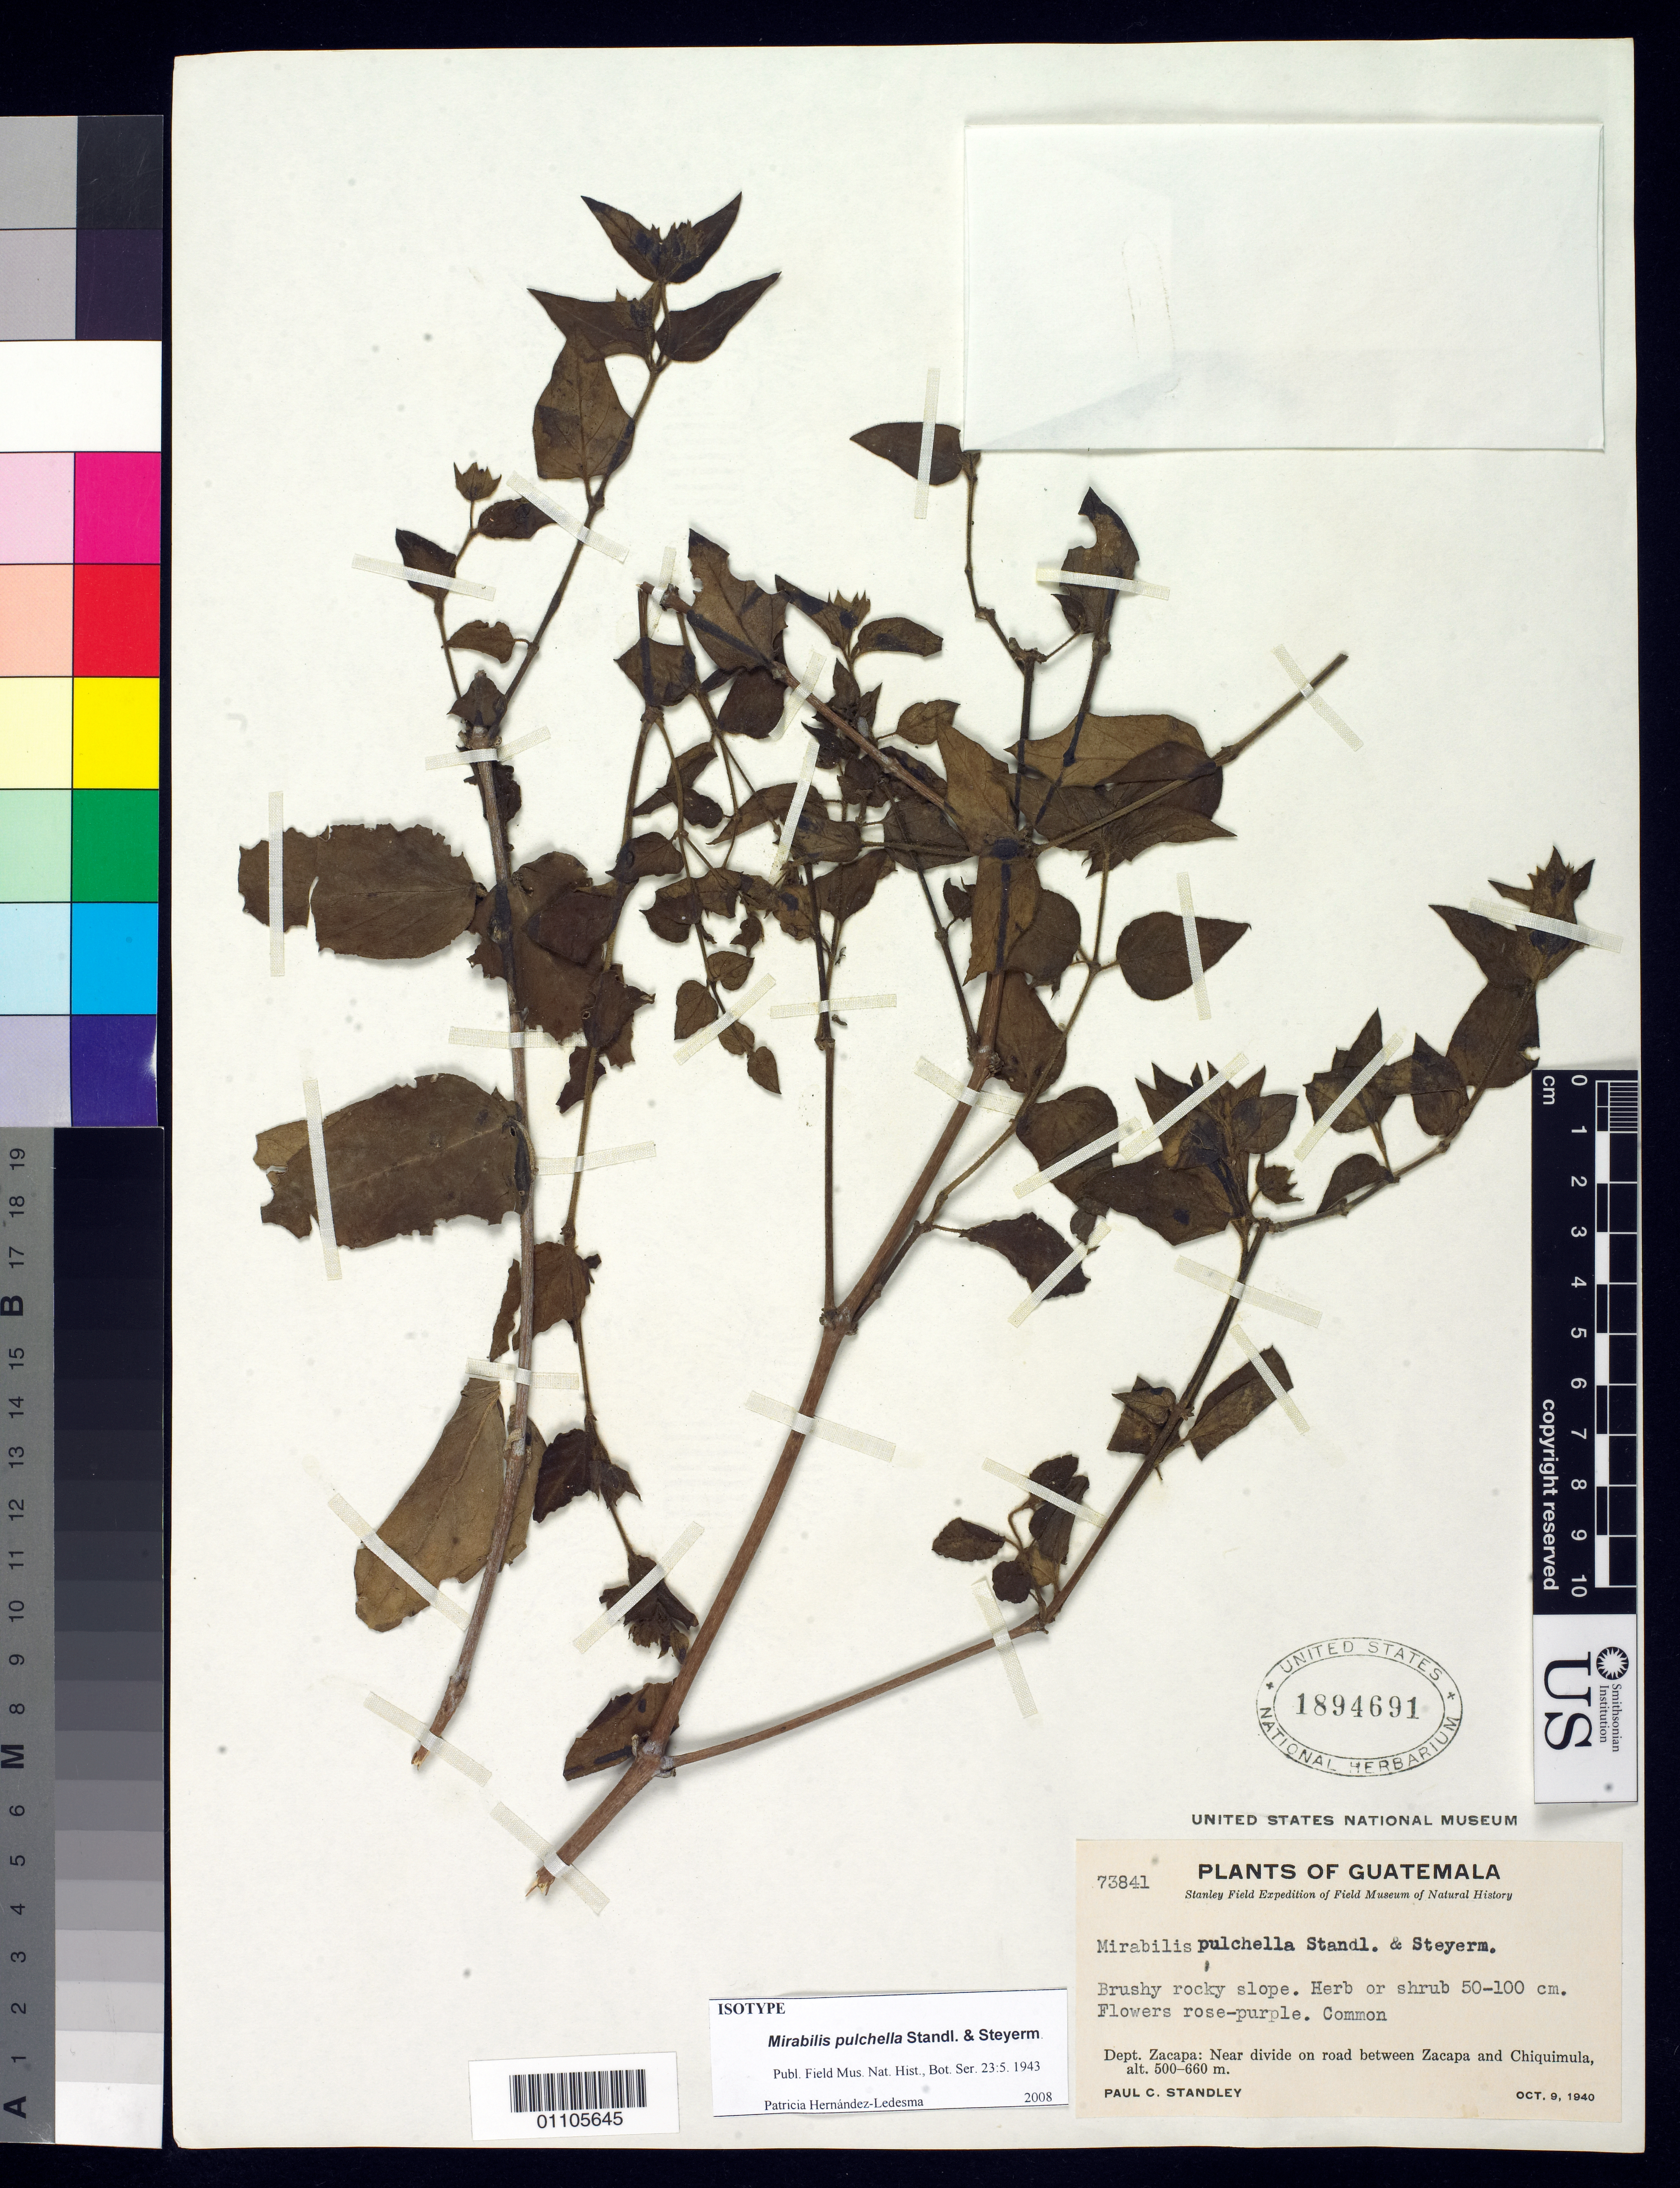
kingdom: Plantae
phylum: Tracheophyta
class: Magnoliopsida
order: Caryophyllales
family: Nyctaginaceae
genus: Mirabilis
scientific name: Mirabilis pulchella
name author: Standl. & Steyerm.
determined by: Hernández-Ledesma, Patricia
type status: Isotype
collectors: P. C. Standley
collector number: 73841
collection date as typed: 09 Oct 1940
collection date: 1940-10-09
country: Guatemala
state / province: Zacapa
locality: Dept. Zacapa: near divide on road between Zacapa and Chiquimula.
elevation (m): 500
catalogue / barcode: US 1894691